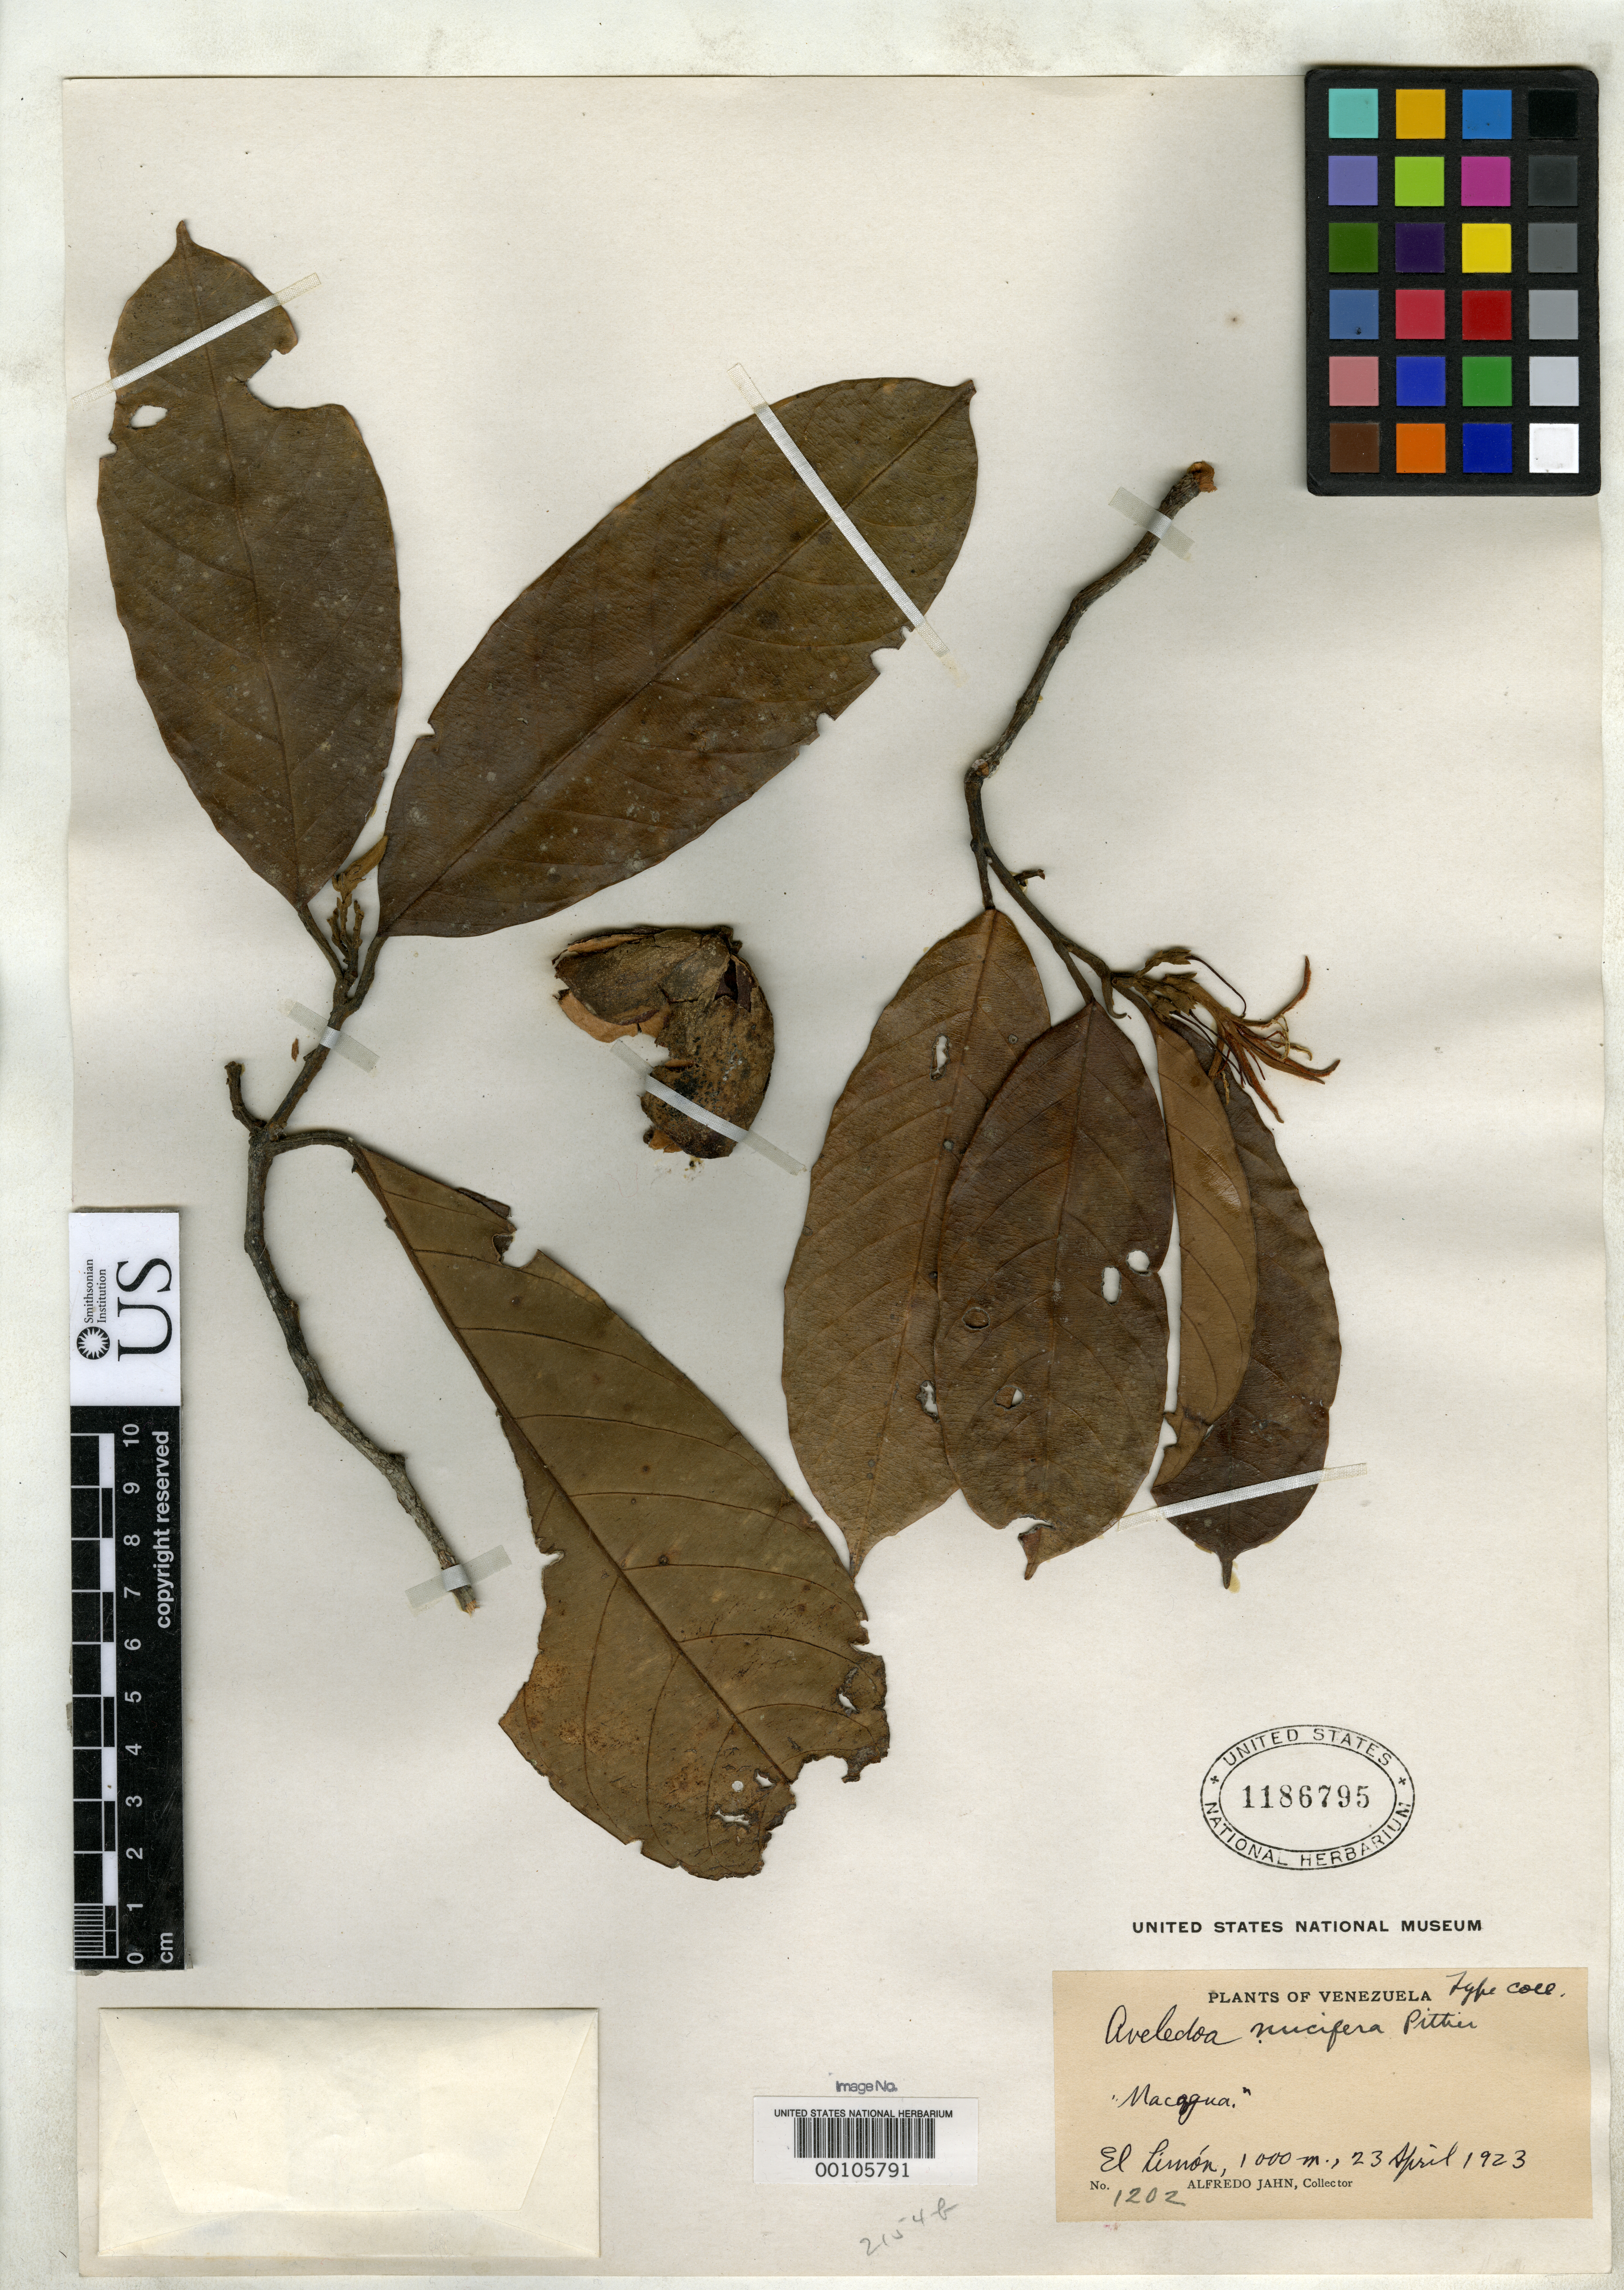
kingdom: Plantae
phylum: Tracheophyta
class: Magnoliopsida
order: Metteniusales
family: Metteniusaceae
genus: Aveledoa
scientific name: Aveledoa nucifera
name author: Pittier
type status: Type Collection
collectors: A. Jahn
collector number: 1202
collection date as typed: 23 Apr 1923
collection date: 1923-04-23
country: Venezuela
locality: El Limon.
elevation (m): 1000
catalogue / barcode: US 1186795